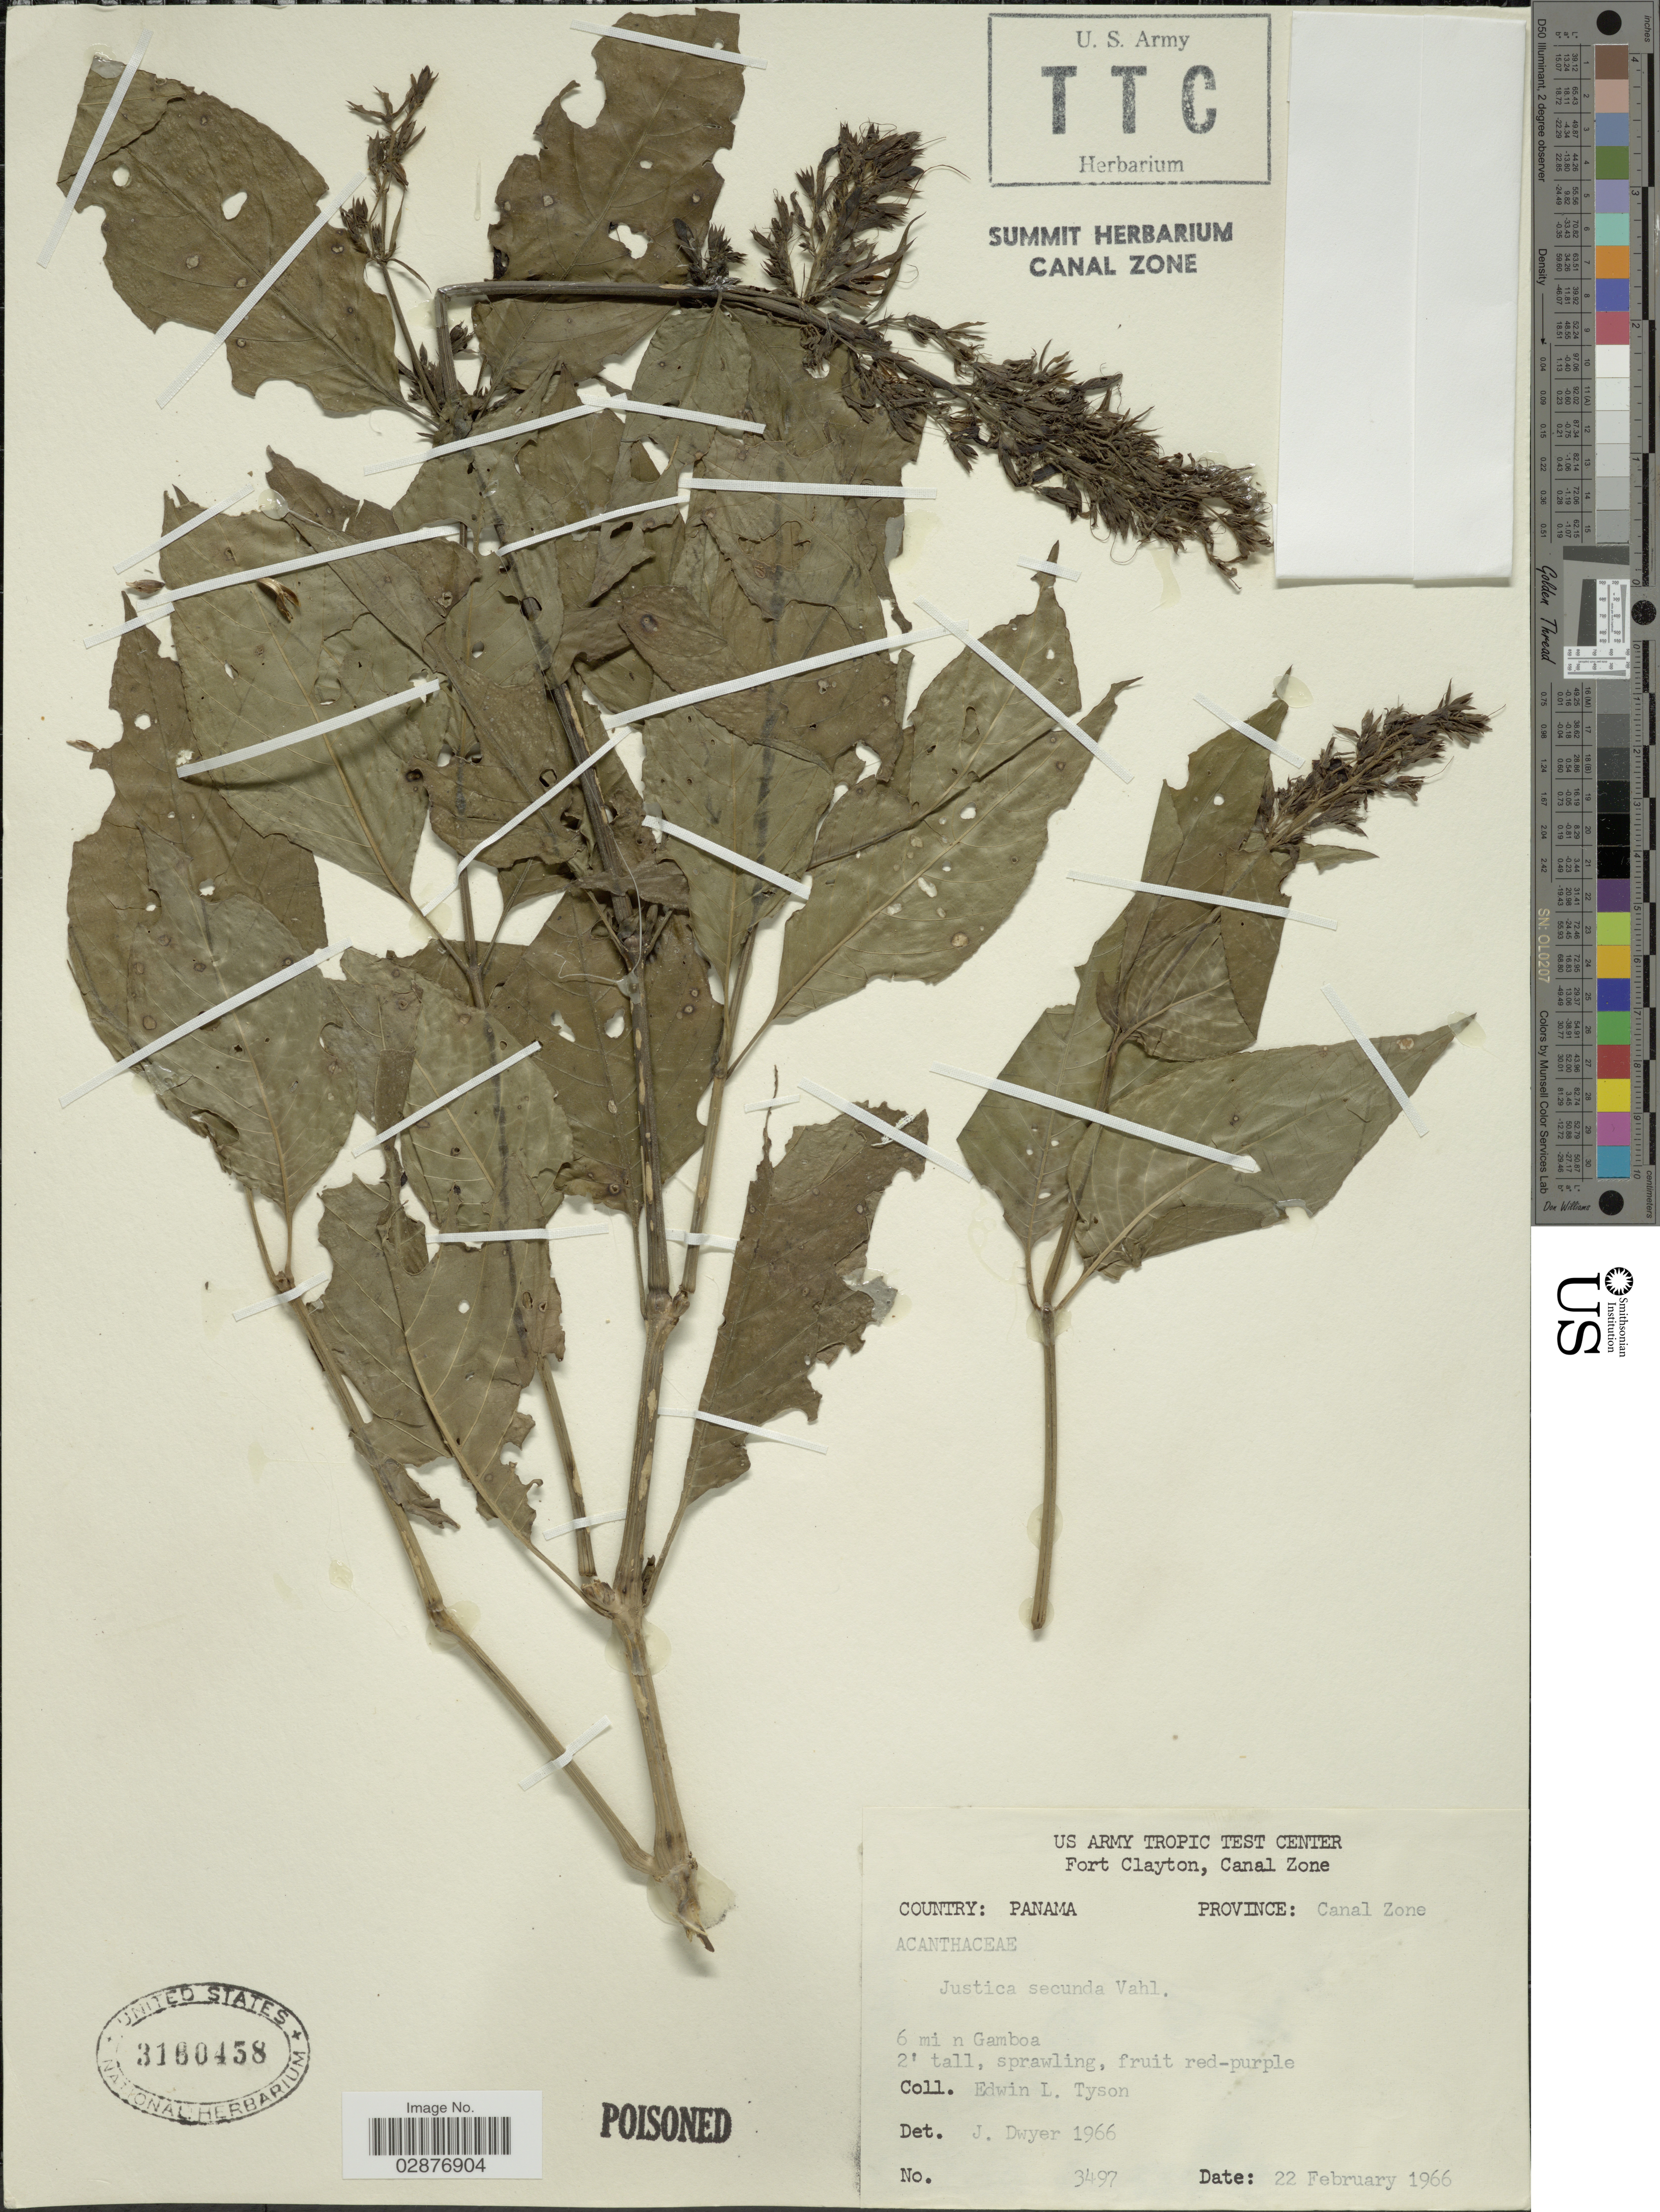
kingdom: Plantae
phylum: Tracheophyta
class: Magnoliopsida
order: Lamiales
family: Acanthaceae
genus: Justicia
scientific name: Justicia secunda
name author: Vahl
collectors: E. L. Tyson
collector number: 3497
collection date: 1966-02-22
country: Panama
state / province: Colón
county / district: Canal Zone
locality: Province: Canal Zone, 6 mi. n Gamboa.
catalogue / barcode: US 3160458